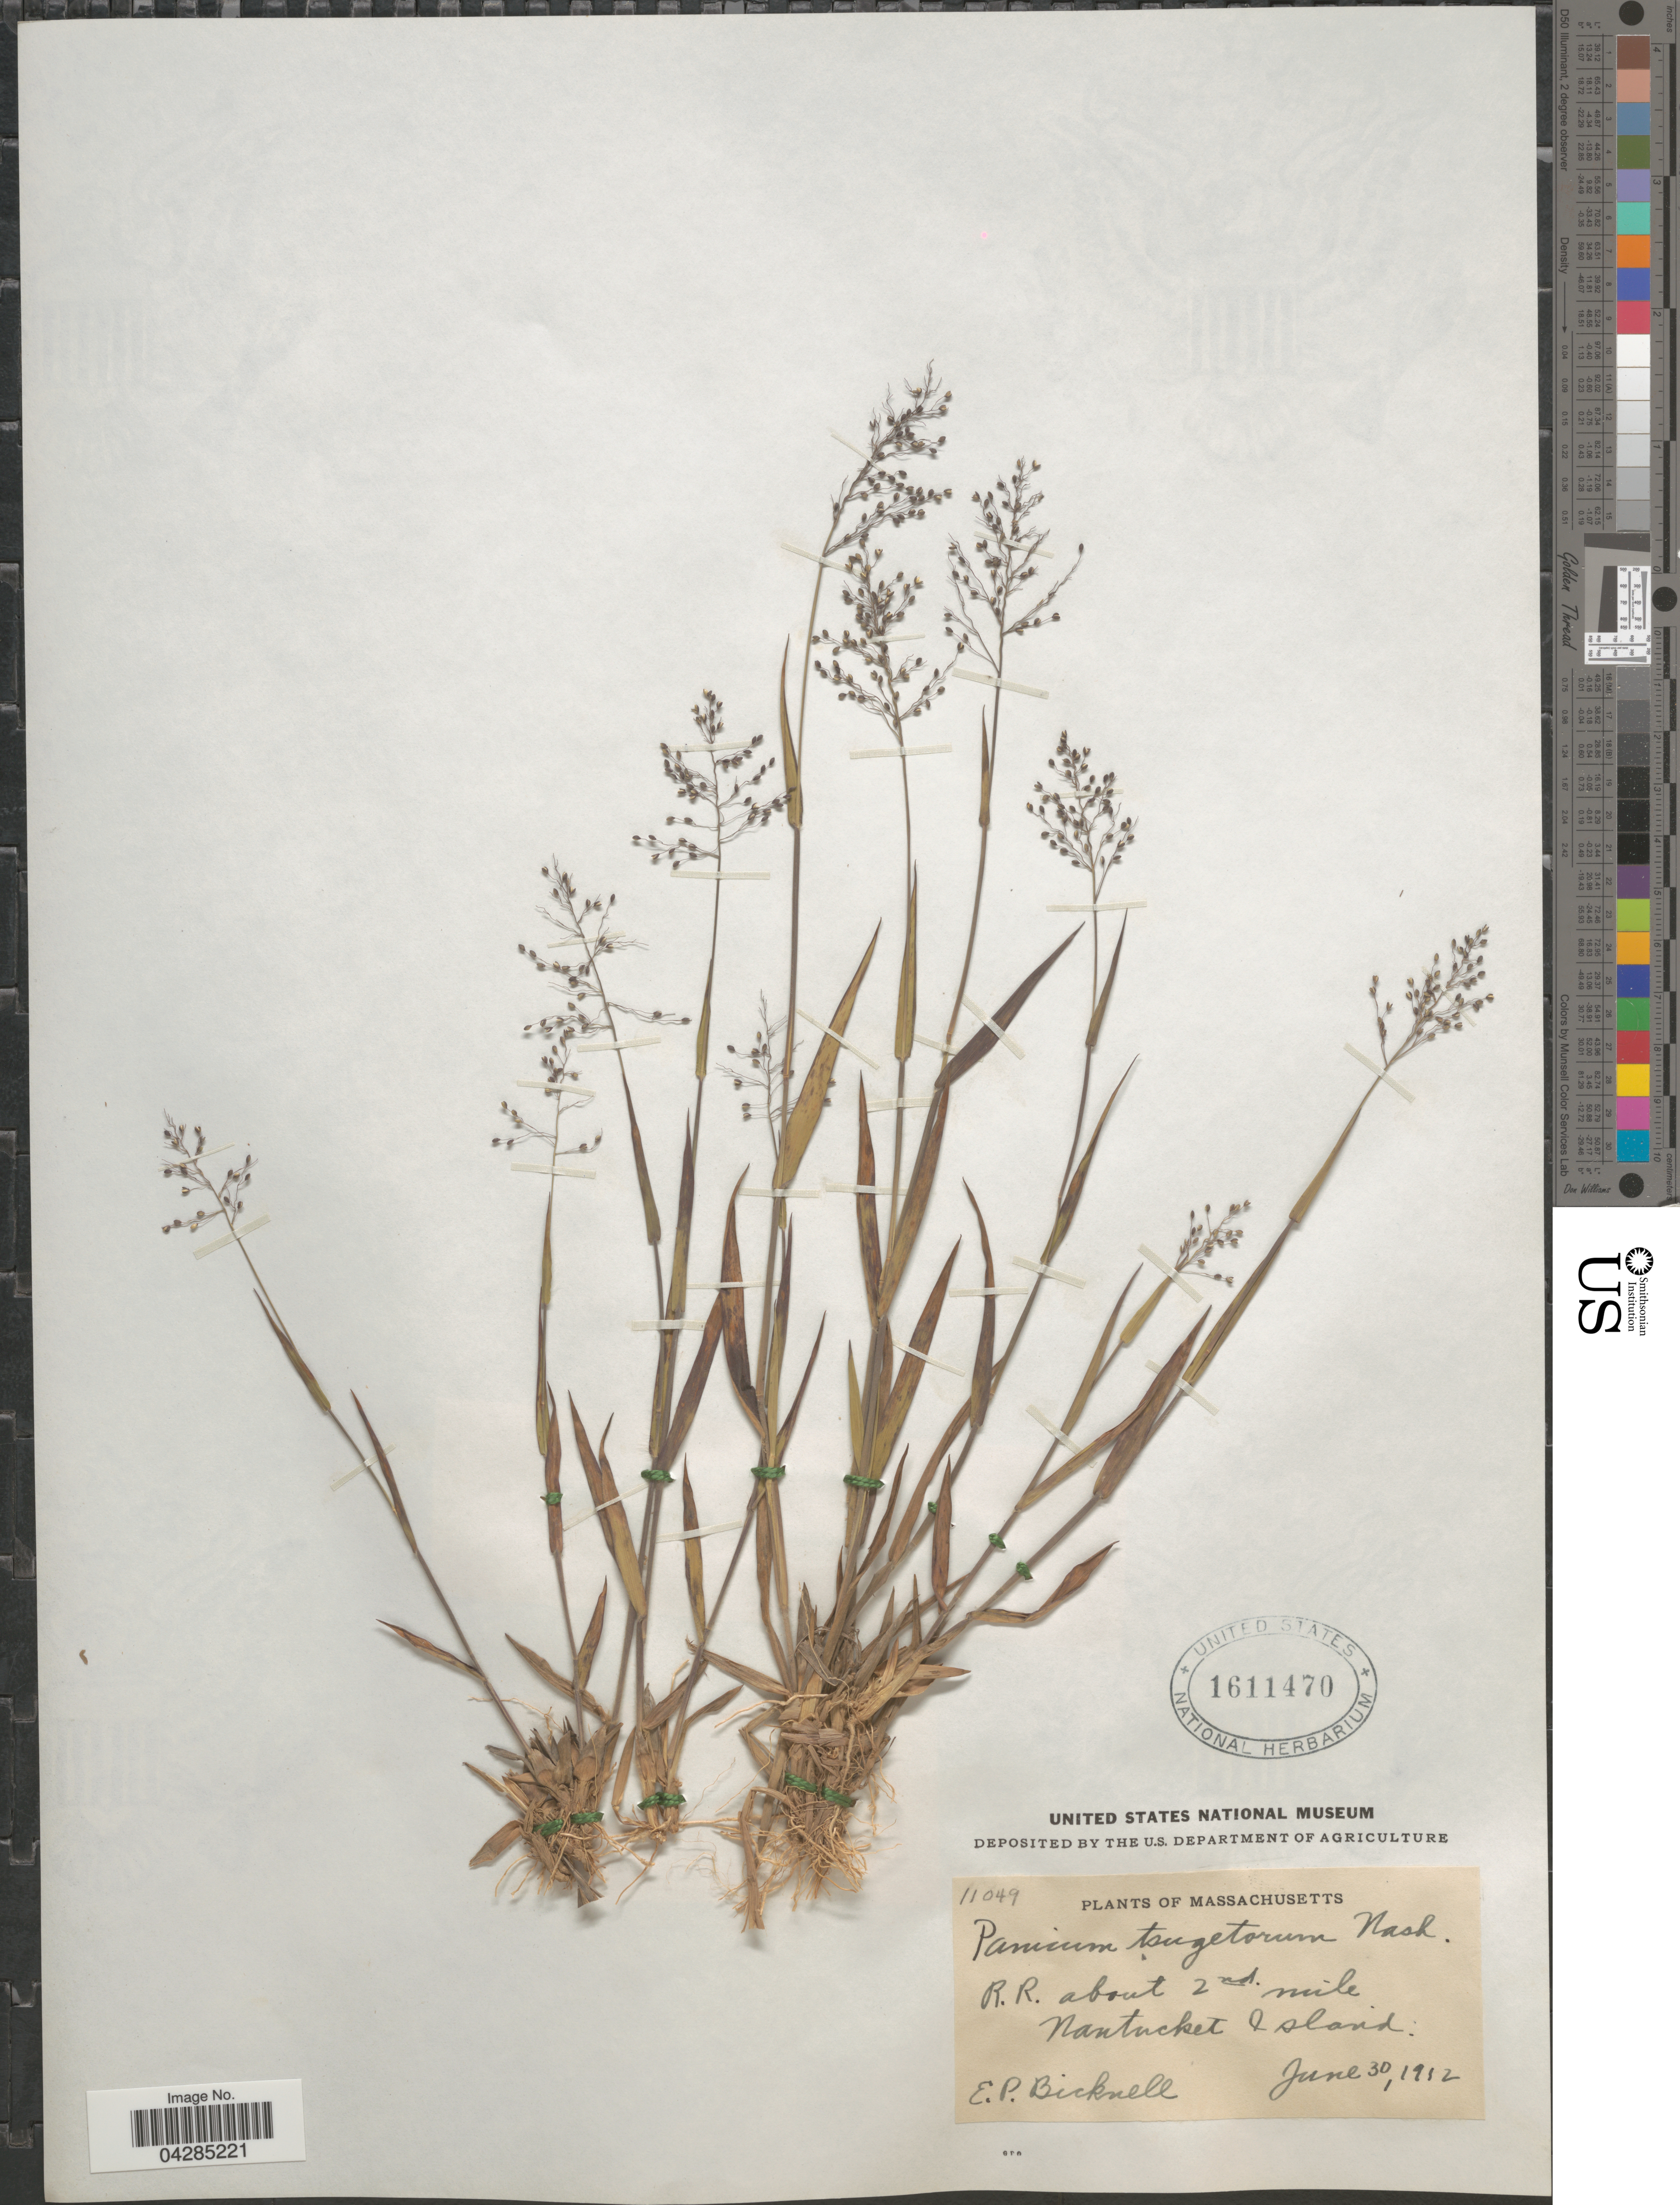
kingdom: Plantae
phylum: Tracheophyta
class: Liliopsida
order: Poales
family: Poaceae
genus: Dichanthelium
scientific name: Dichanthelium portoricense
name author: (Desv. ex Ham.) B.F. Hansen & Wunderlin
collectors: E. P. Bicknell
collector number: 11049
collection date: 1912-06-30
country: United States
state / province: Massachusetts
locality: R.R. about 2nd mile Nantucket Island.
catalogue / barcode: US 1611470